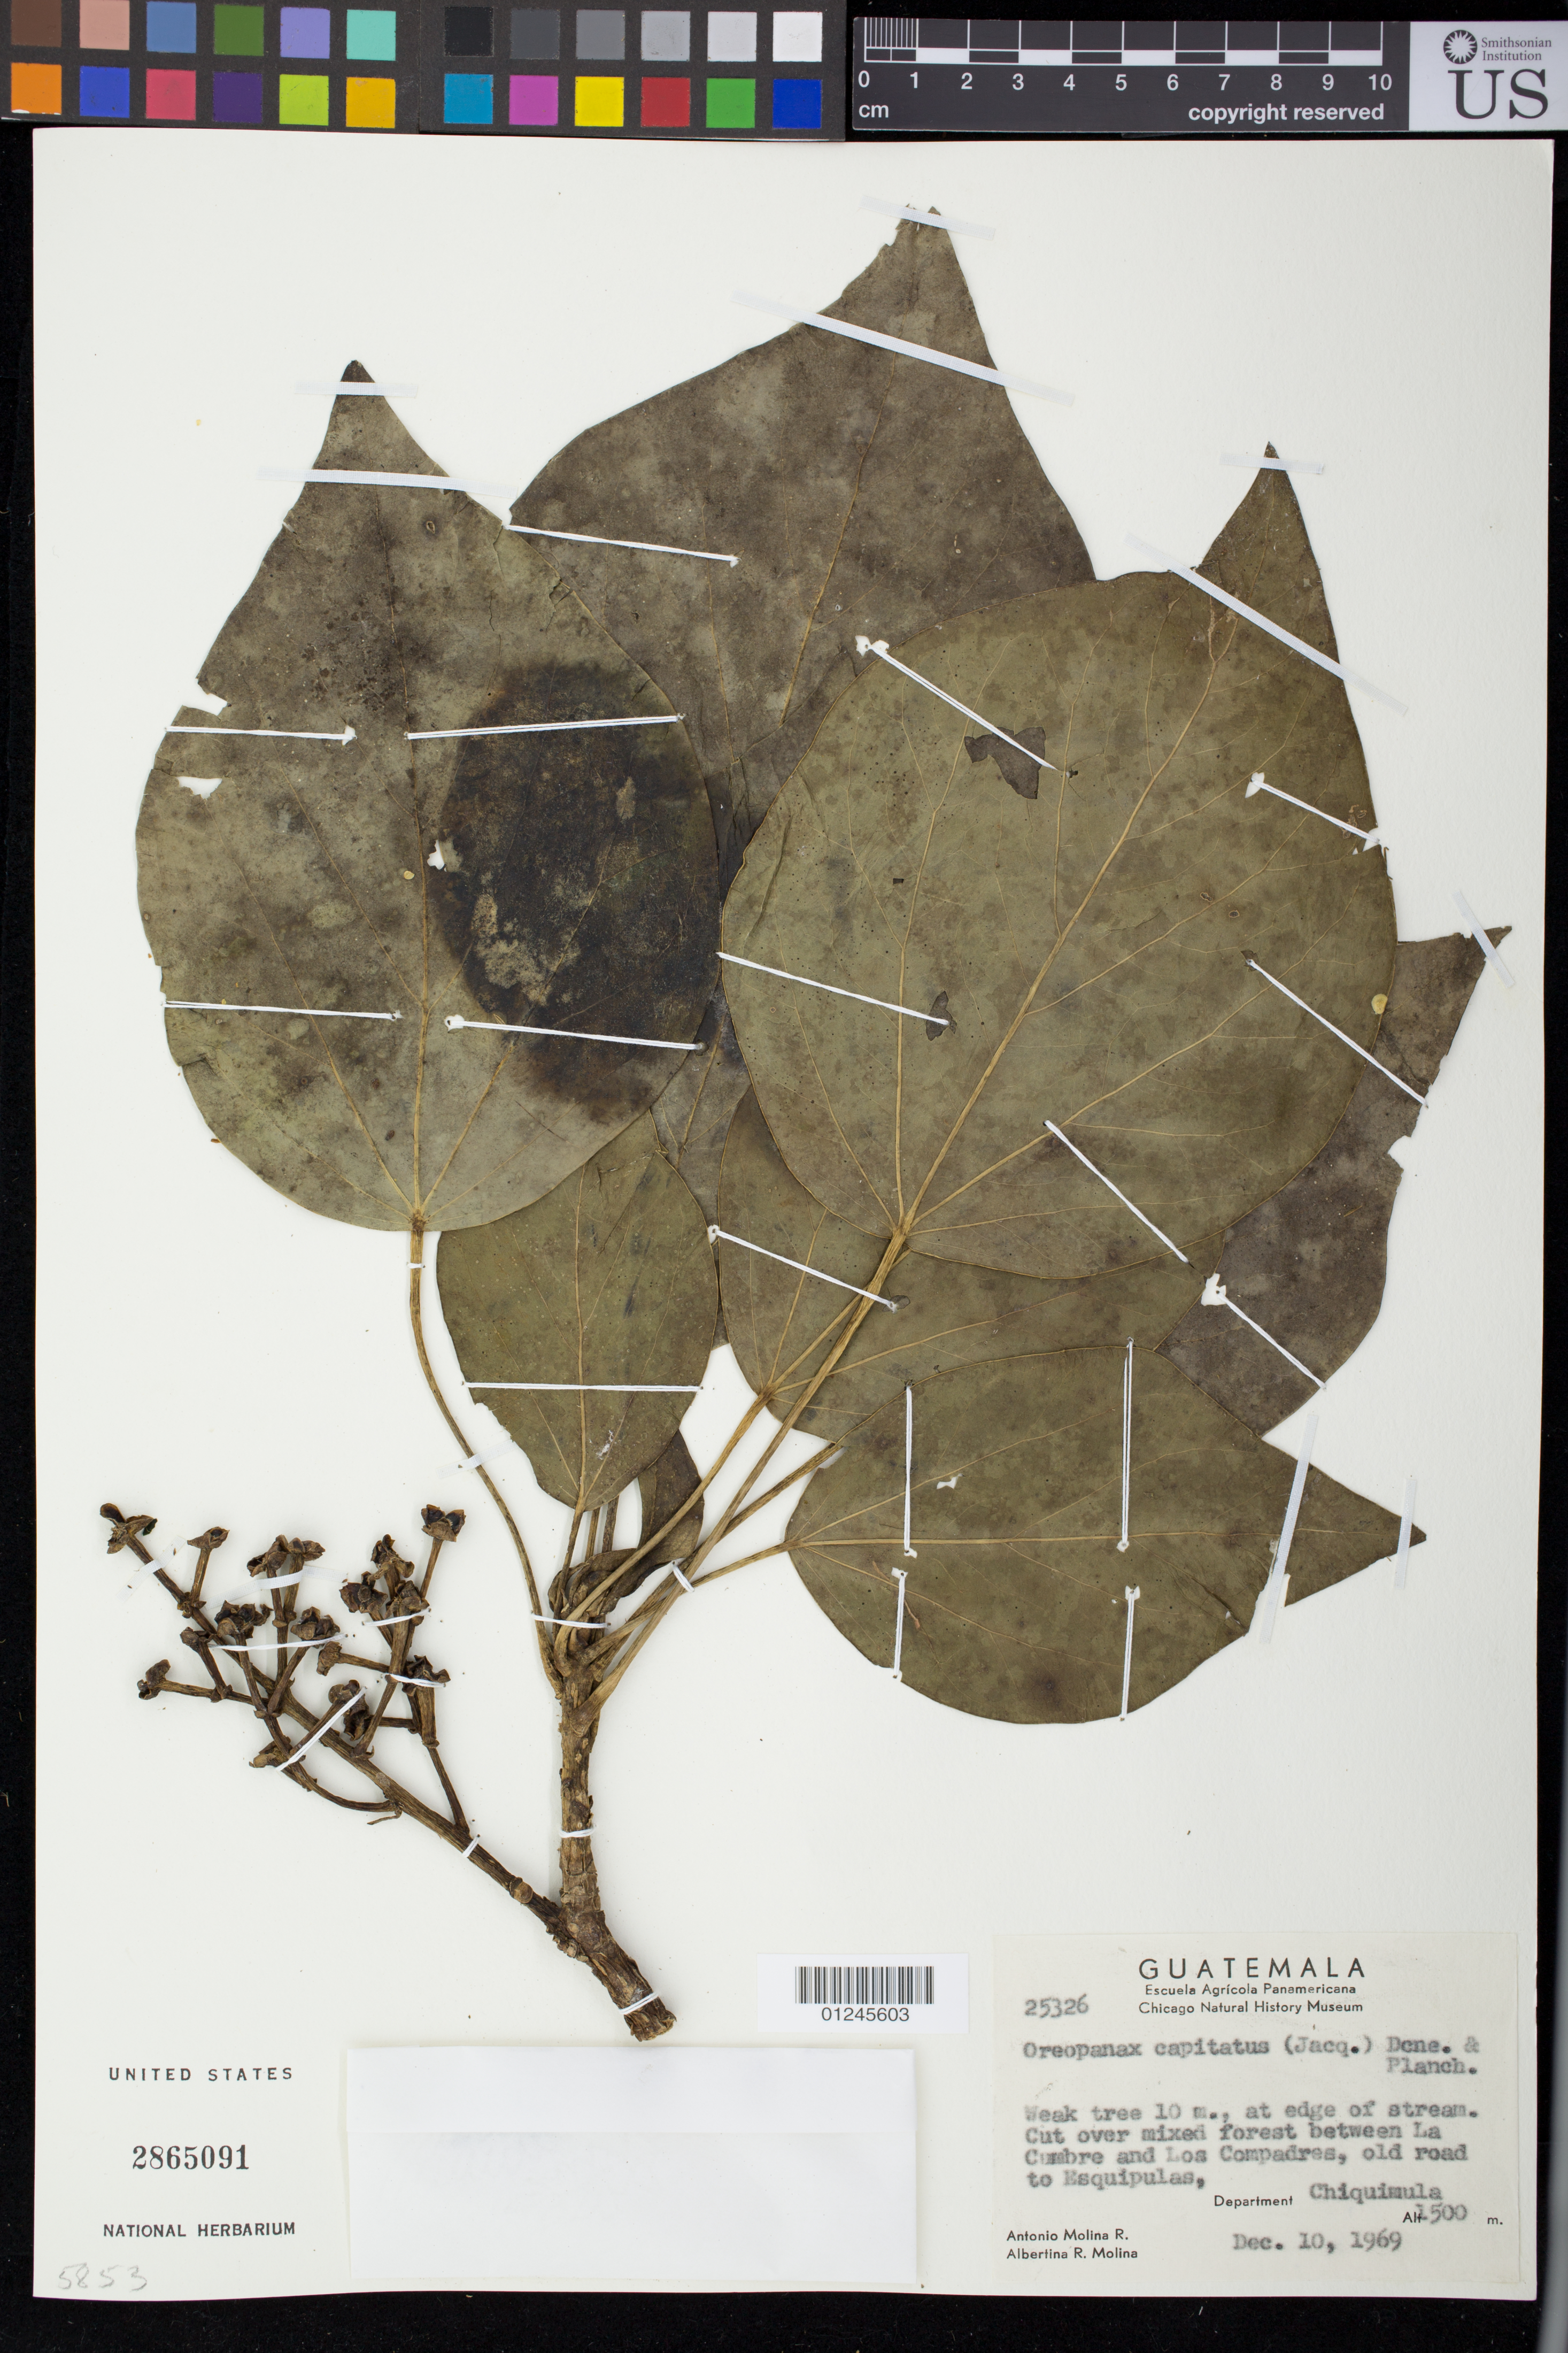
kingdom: Plantae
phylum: Tracheophyta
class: Magnoliopsida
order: Apiales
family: Araliaceae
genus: Oreopanax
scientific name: Oreopanax capitatus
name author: (Jacq.) Decne. & Planch.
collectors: A. Molina R. & A. R. Molina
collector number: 25326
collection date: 1969-12-10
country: Guatemala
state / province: Chiquimula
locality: At edge of stream. Cut over mixed forest between La Cumbre and Los Compadres, old road to Esquipulas.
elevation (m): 1500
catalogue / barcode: US 2865091